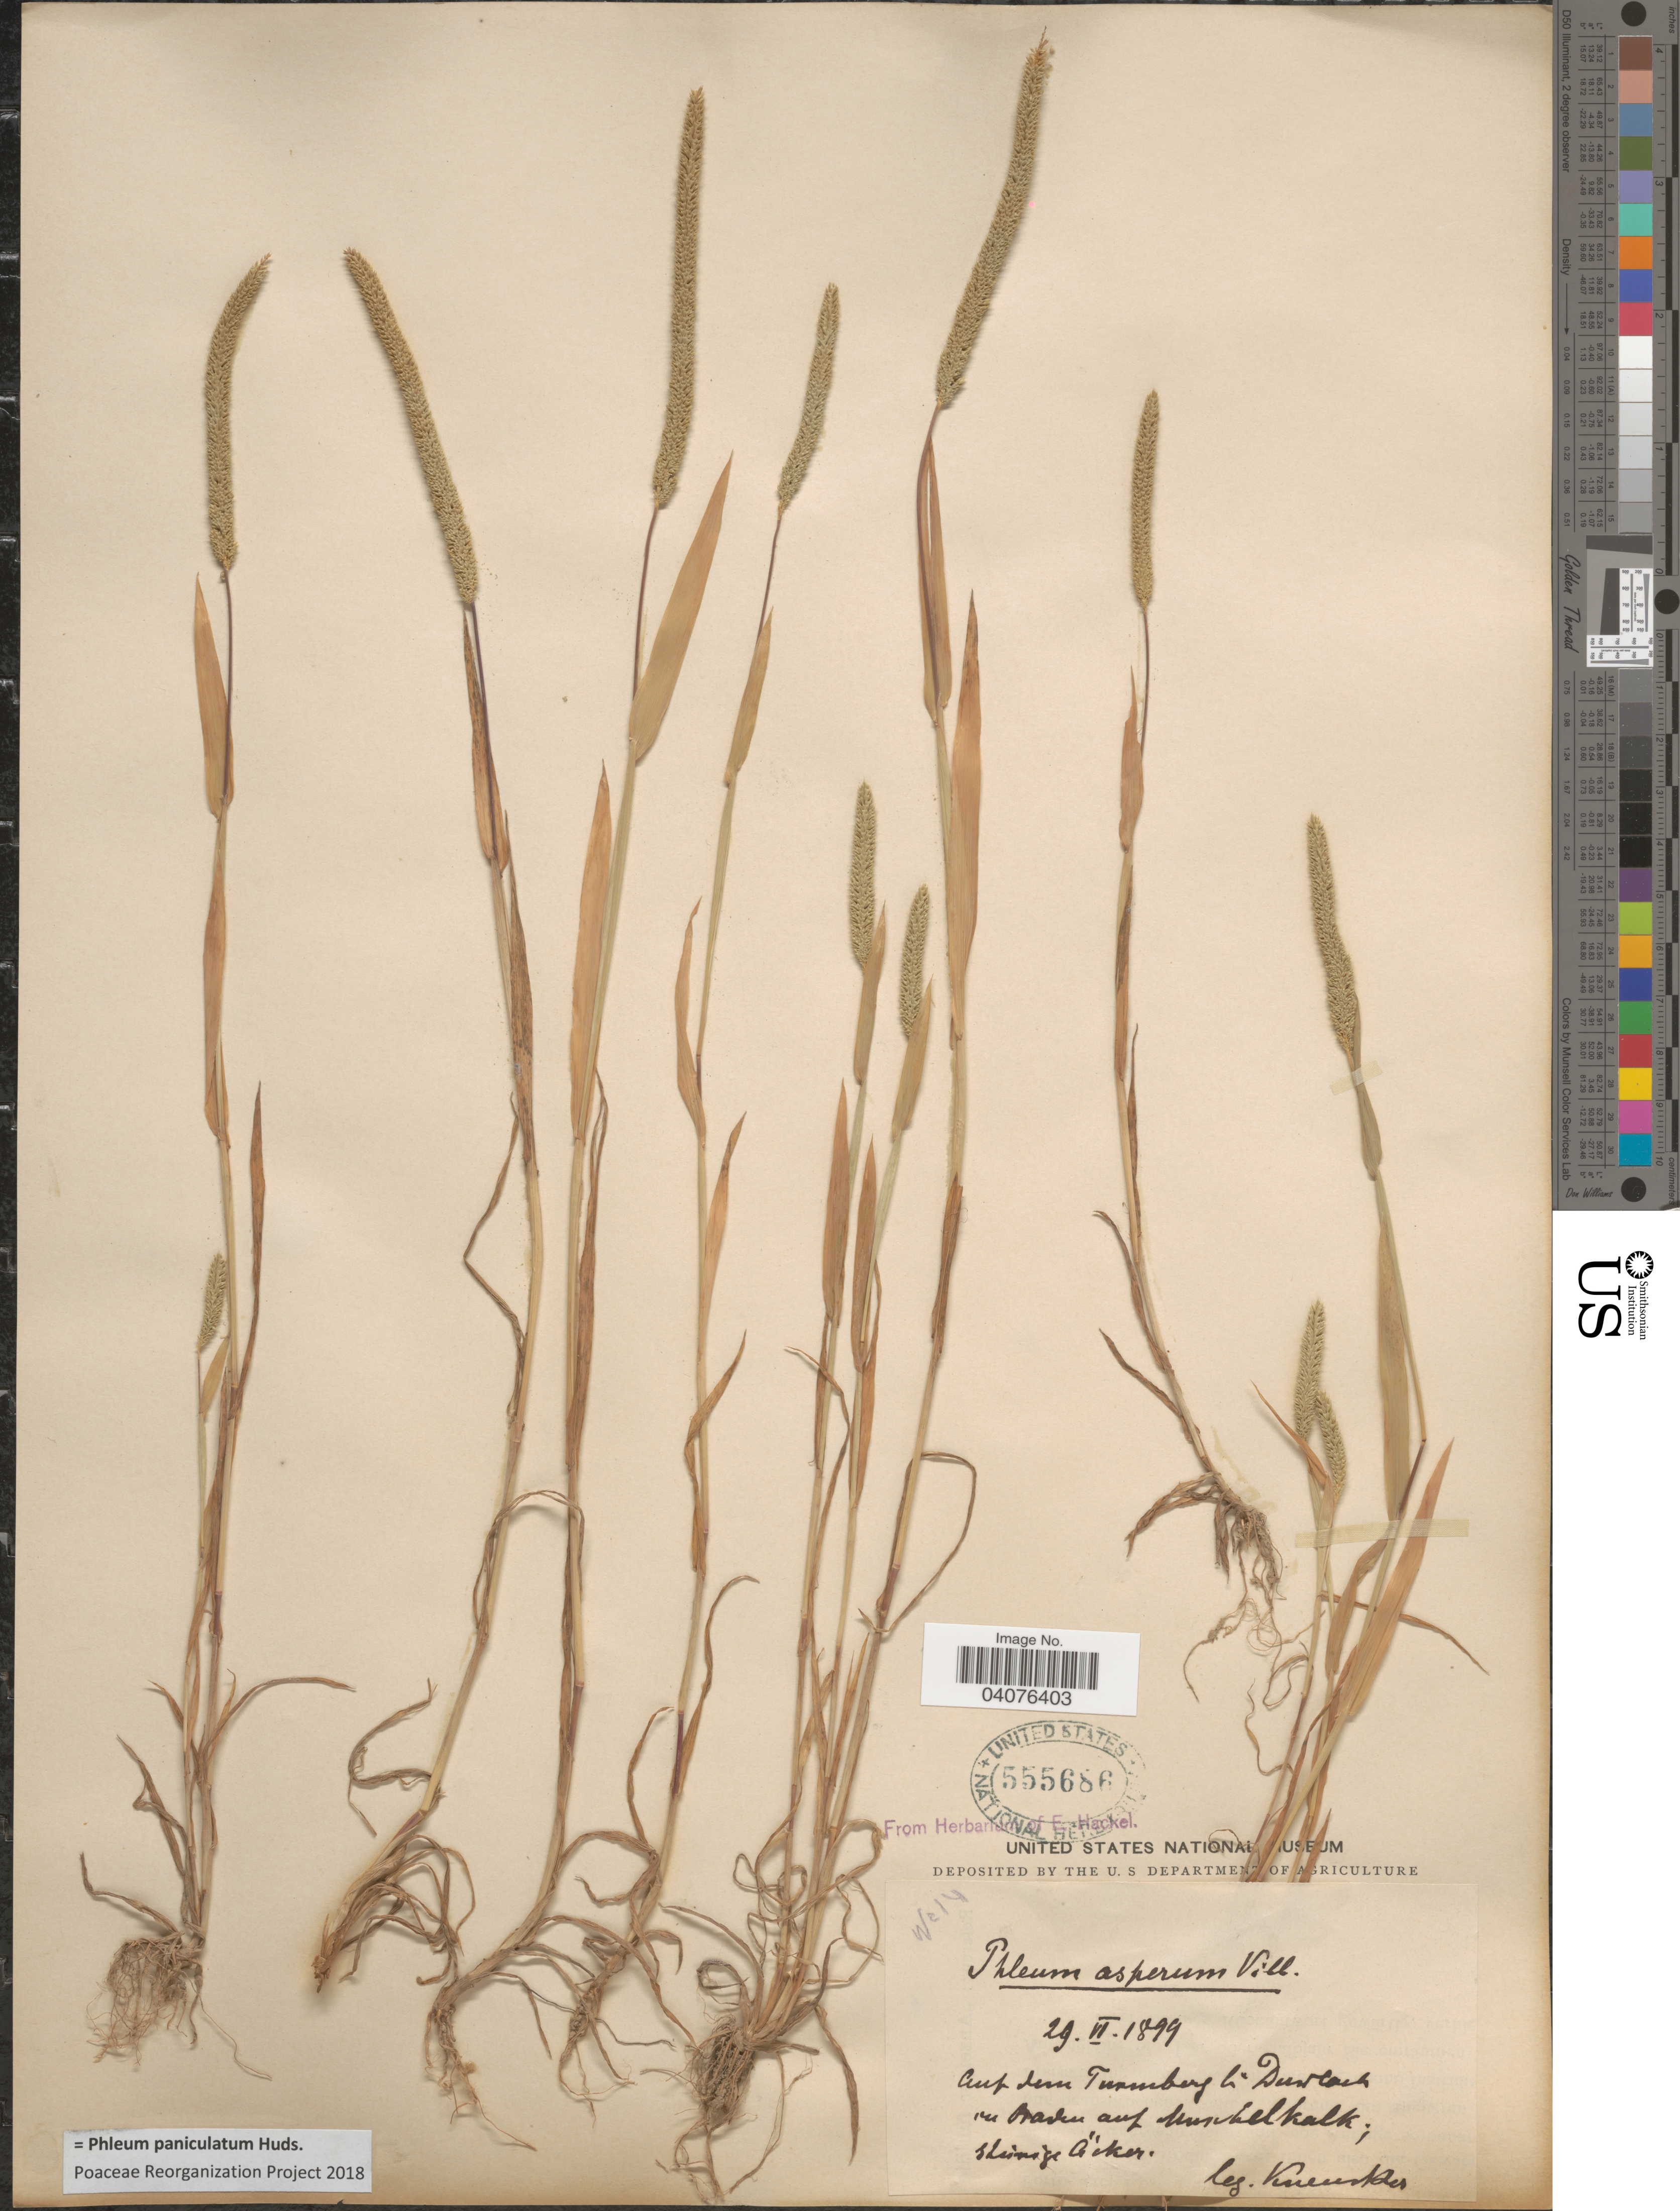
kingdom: Plantae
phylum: Tracheophyta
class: Liliopsida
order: Poales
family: Poaceae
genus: Phleum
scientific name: Phleum paniculatum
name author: Huds.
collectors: Kneucker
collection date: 1894-06-29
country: Germany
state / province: Baden-Württemberg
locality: Auf dem Turmberg li Dudlach vu Baden auf kuschelkalk; schinize äcken. [interpreted]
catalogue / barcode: US 555686